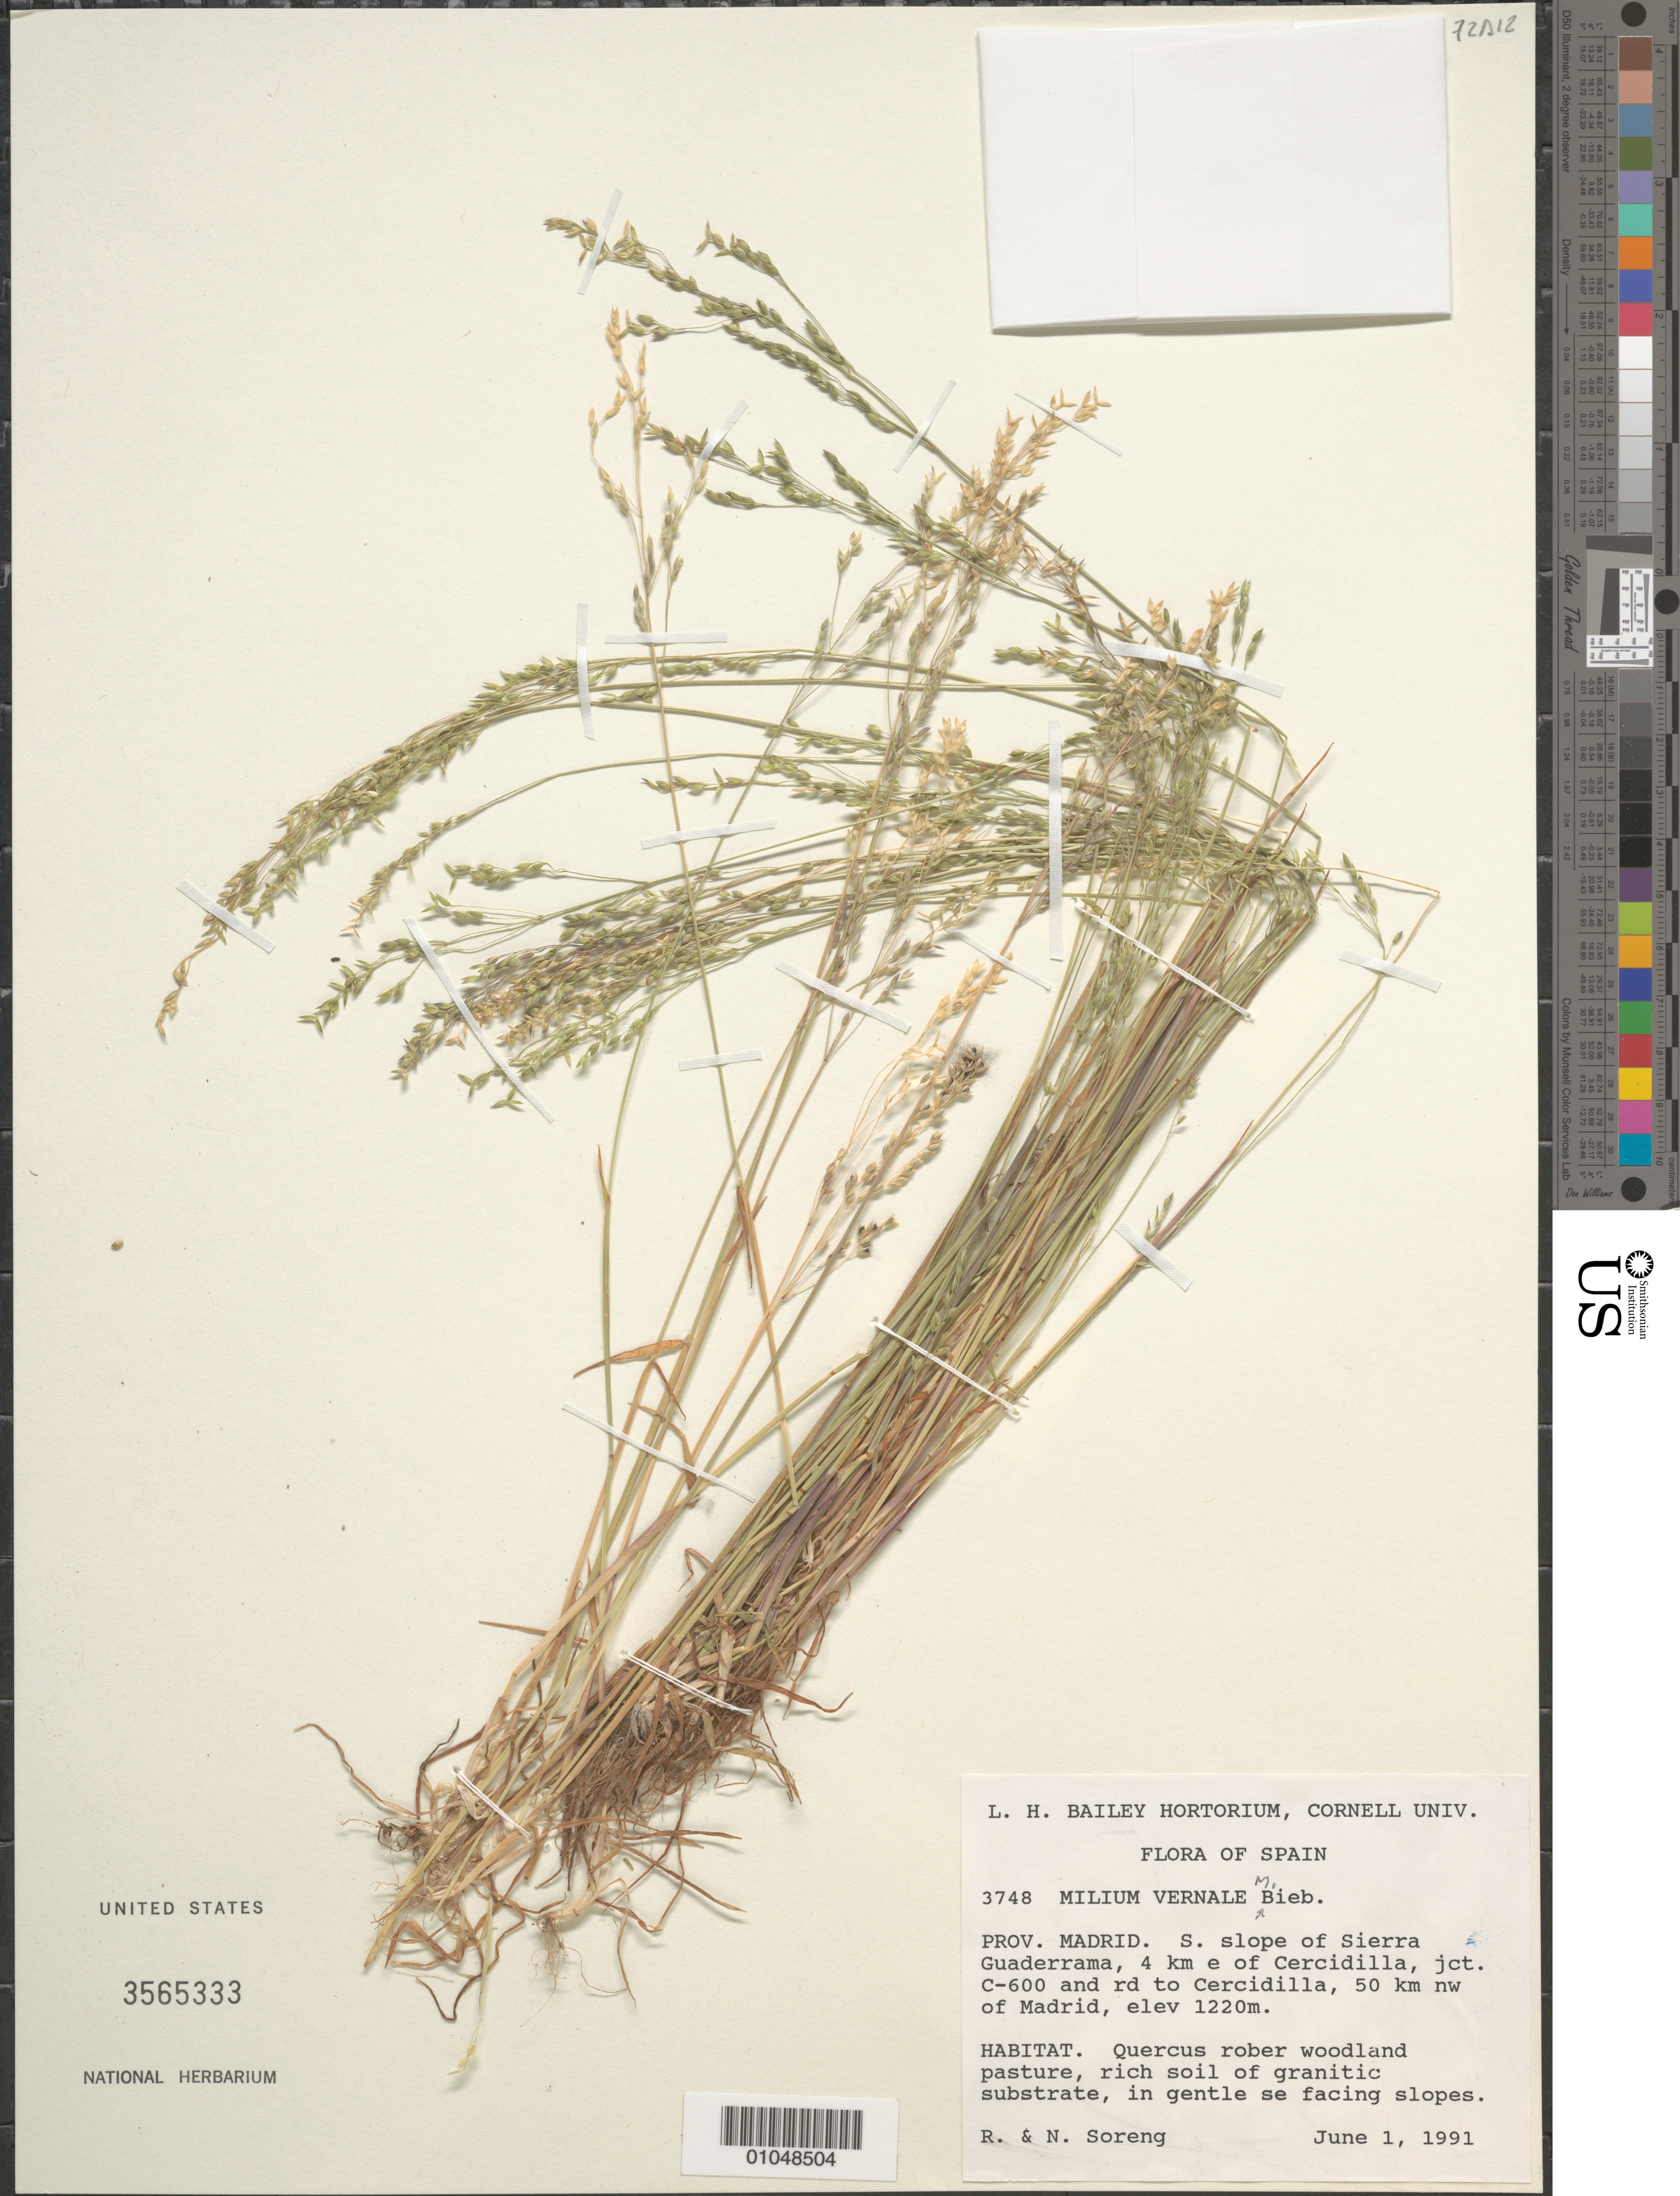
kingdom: Plantae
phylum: Tracheophyta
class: Liliopsida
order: Poales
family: Poaceae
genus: Milium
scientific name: Milium vernale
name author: M. Bieb.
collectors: R. J. Soreng & N. L. Soreng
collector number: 3748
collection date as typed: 01 Jun 1991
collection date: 1991-06-01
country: Spain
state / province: Madrid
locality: S. slope of Sierra Guaderrama, 4 km e of Cercidilla, jct. C-600 and rd to Cercidilla, 50 km NW of Madrid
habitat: Quercus rober woodland pasture, rich soil of granitic substrate, in gentle se facing slopes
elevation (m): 1220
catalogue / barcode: US 3565333